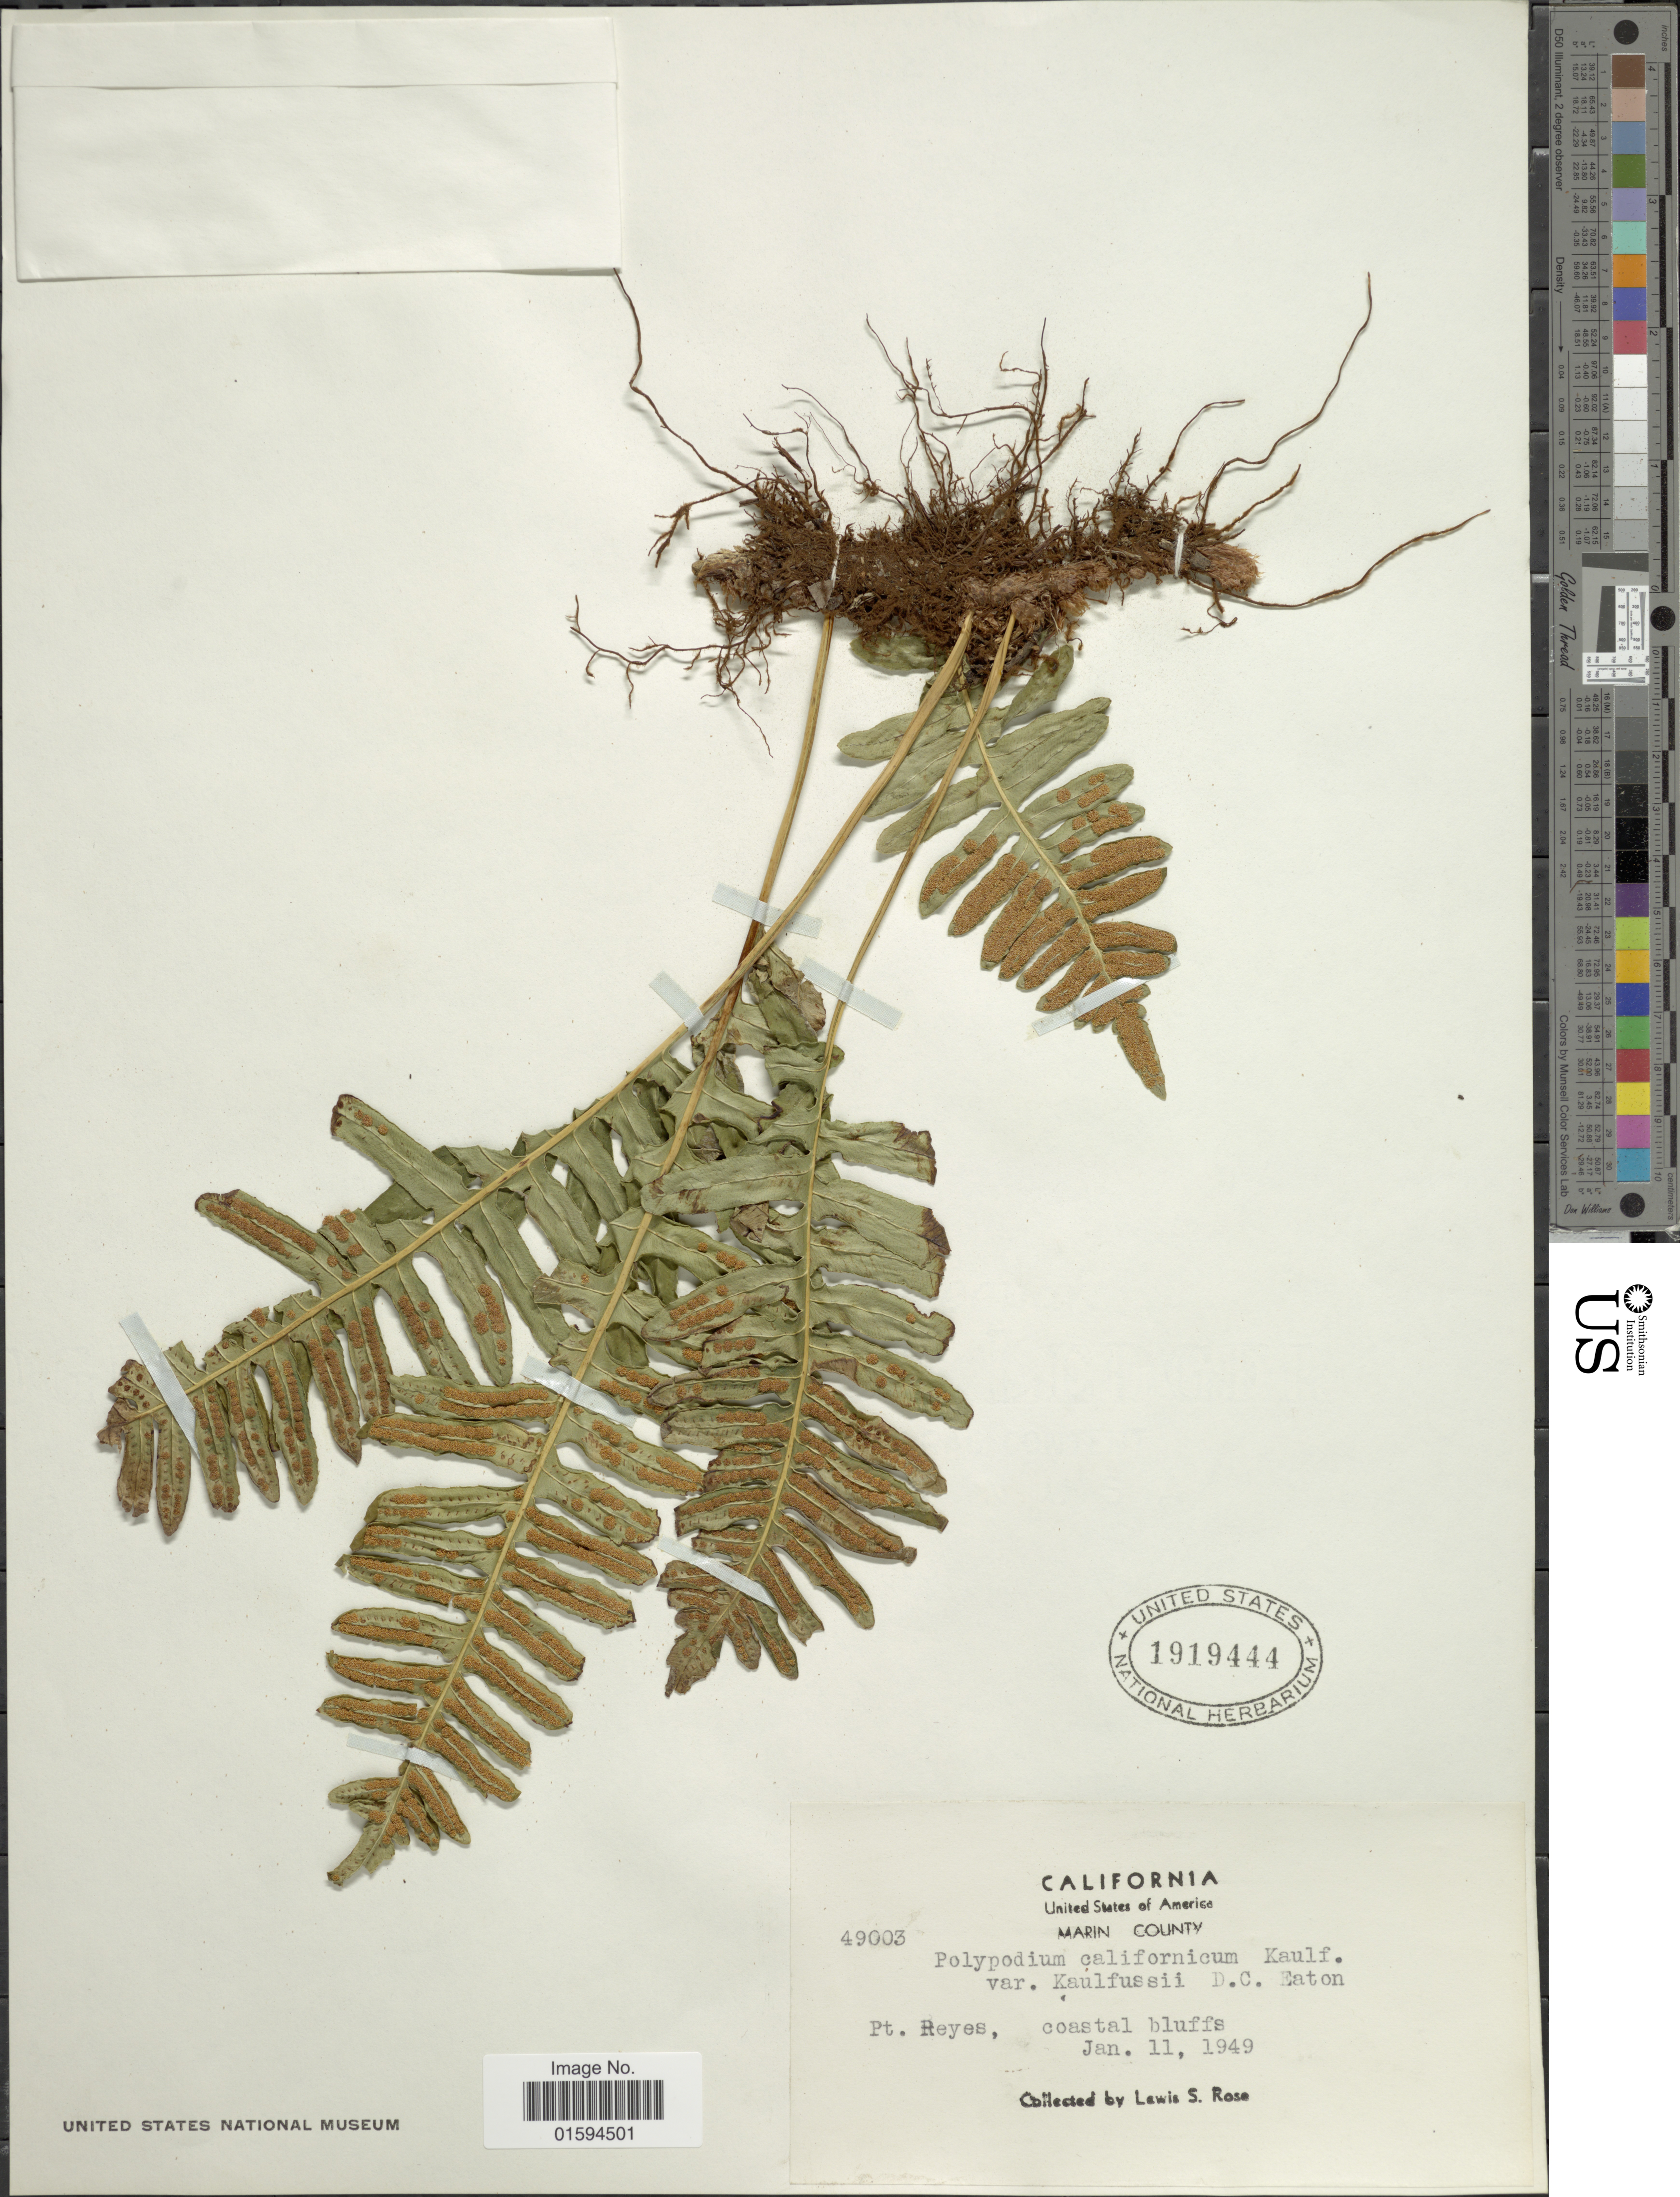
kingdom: Plantae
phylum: Tracheophyta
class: Polypodiopsida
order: Polypodiales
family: Polypodiaceae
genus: Polypodium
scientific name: Polypodium californicum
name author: Kaulf.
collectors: L. S. Rose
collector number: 49003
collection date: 1949-01-11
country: United States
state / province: California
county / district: Marin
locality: Marin County, Pt. Reyes, coastal bluffs.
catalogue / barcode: US 1919444